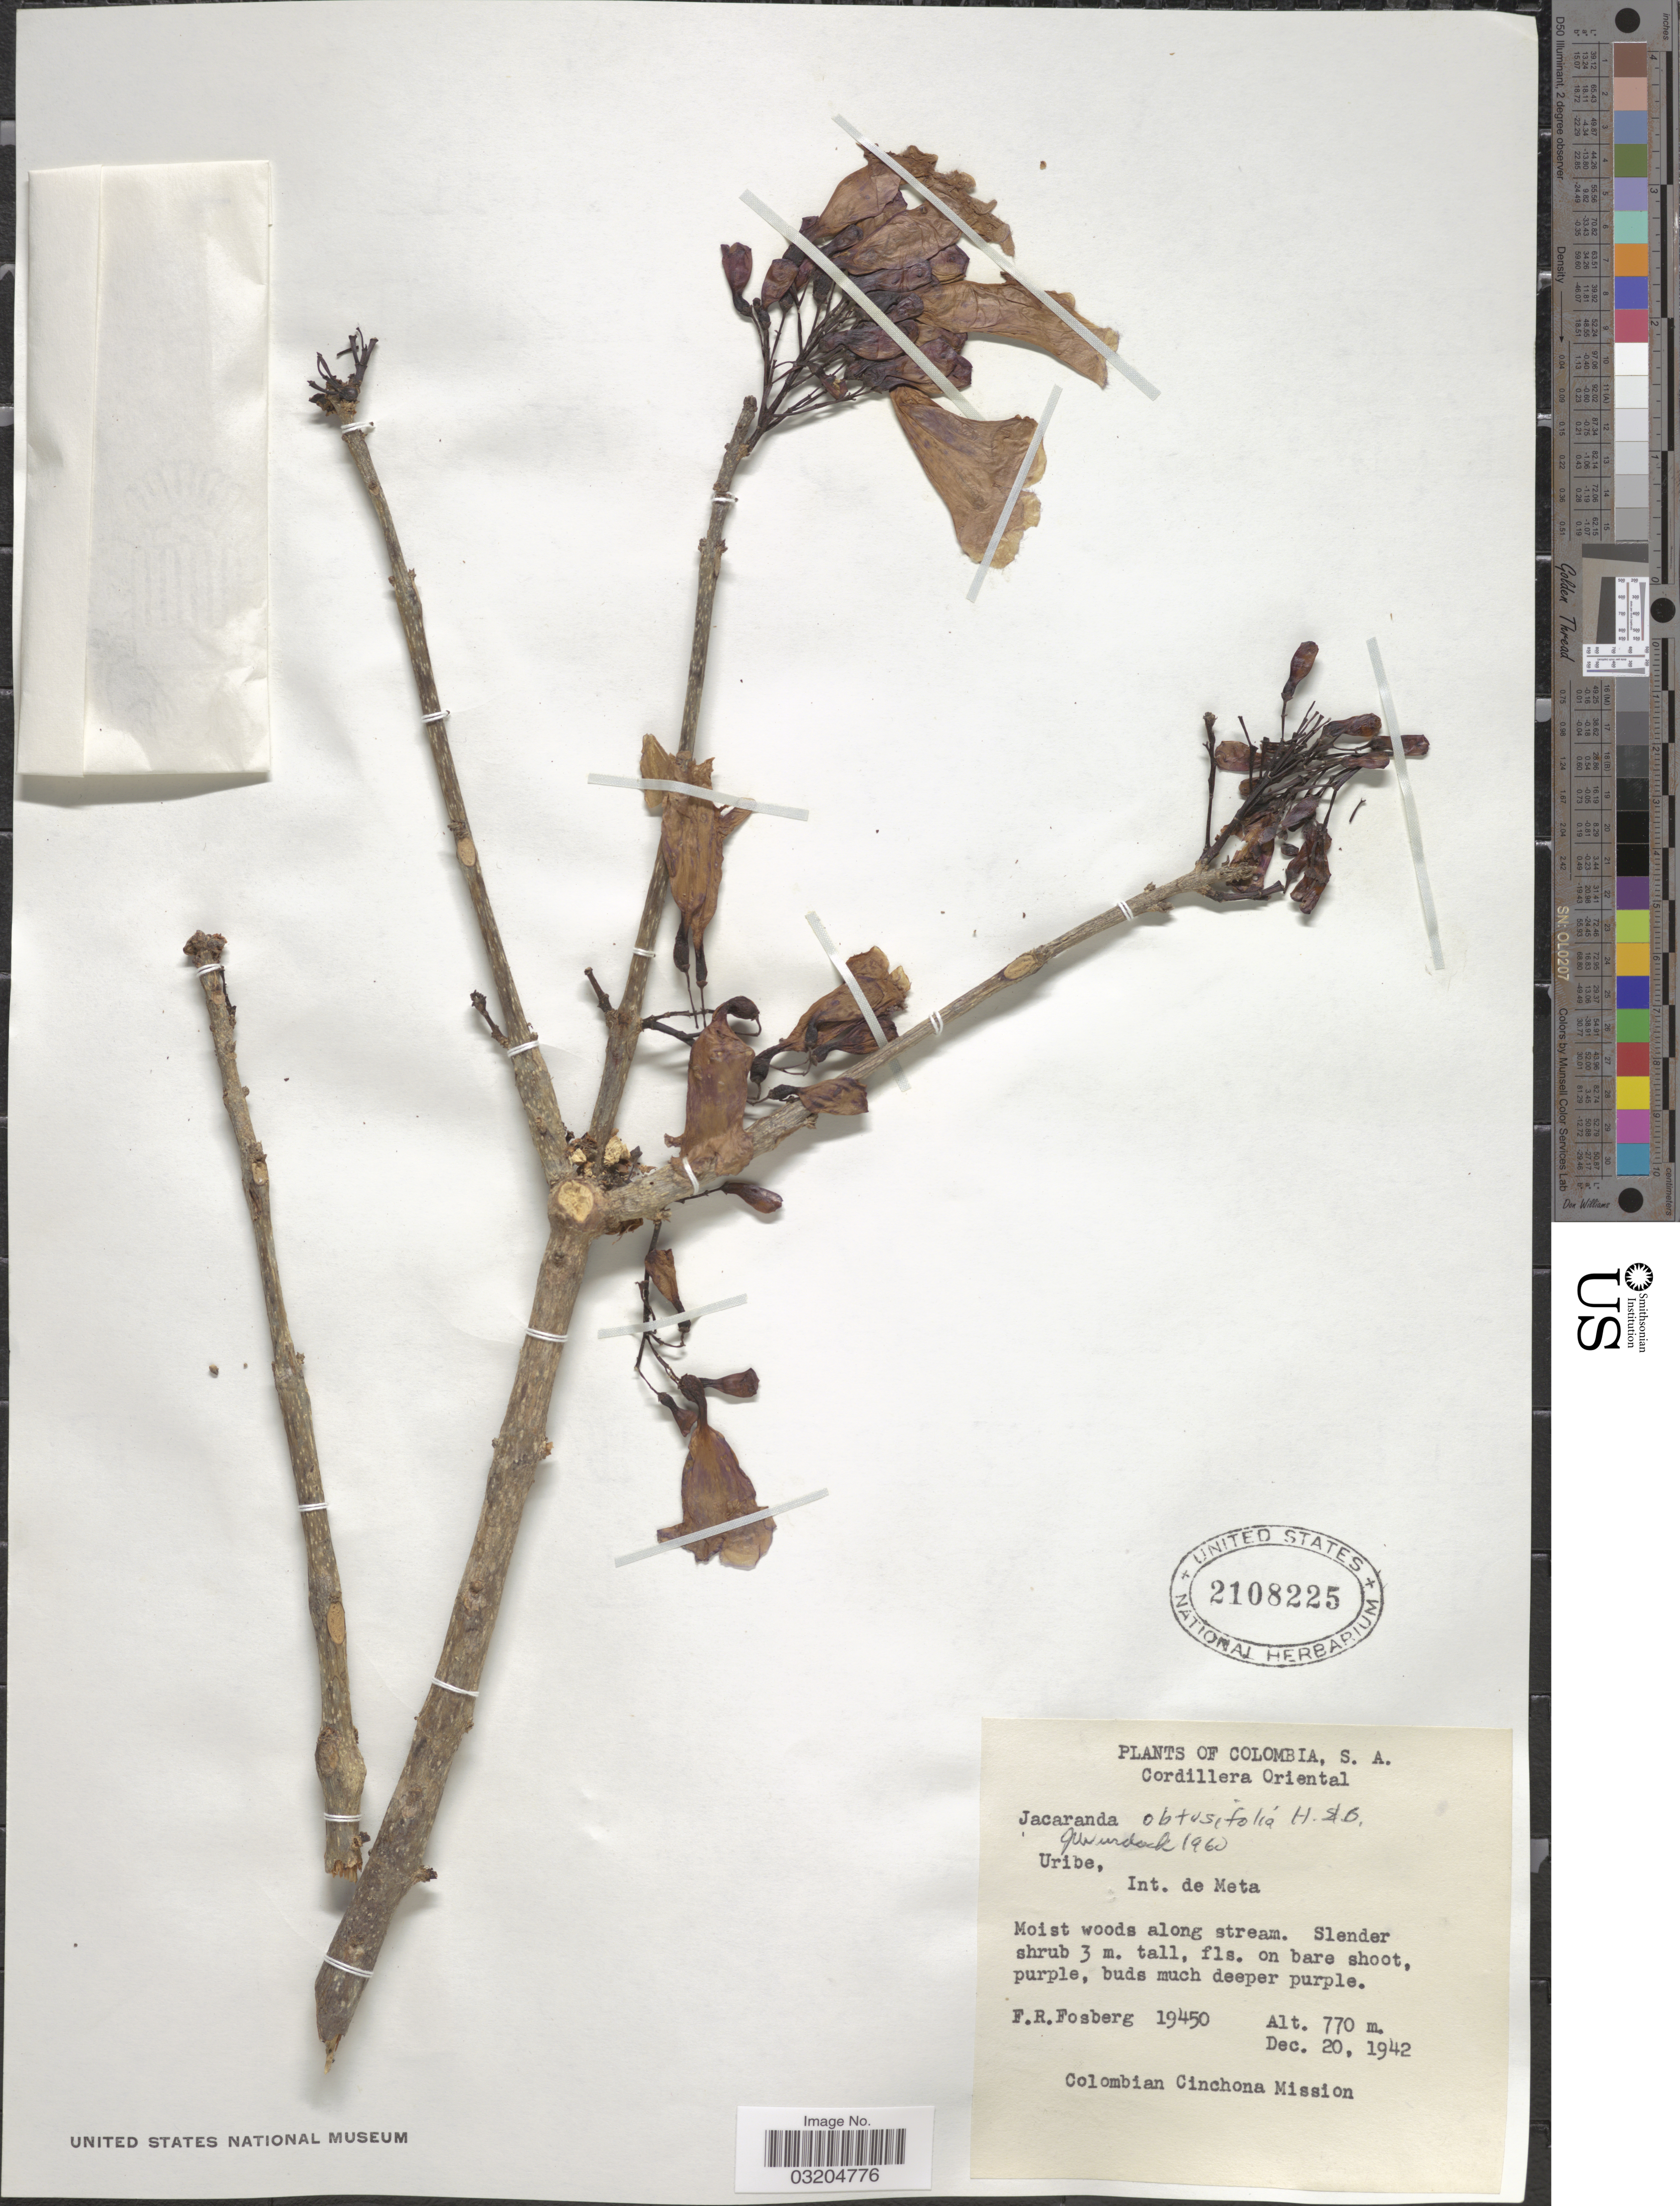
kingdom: Plantae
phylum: Tracheophyta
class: Magnoliopsida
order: Lamiales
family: Bignoniaceae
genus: Jacaranda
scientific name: Jacaranda obtusifolia subsp. obtusifolia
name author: Bonpl.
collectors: F. R. Fosberg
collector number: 19450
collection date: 1942-12-20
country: Colombia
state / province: Meta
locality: Cordillera Oriental, Uribe, Int. de Meta.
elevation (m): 770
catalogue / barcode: US 2108225